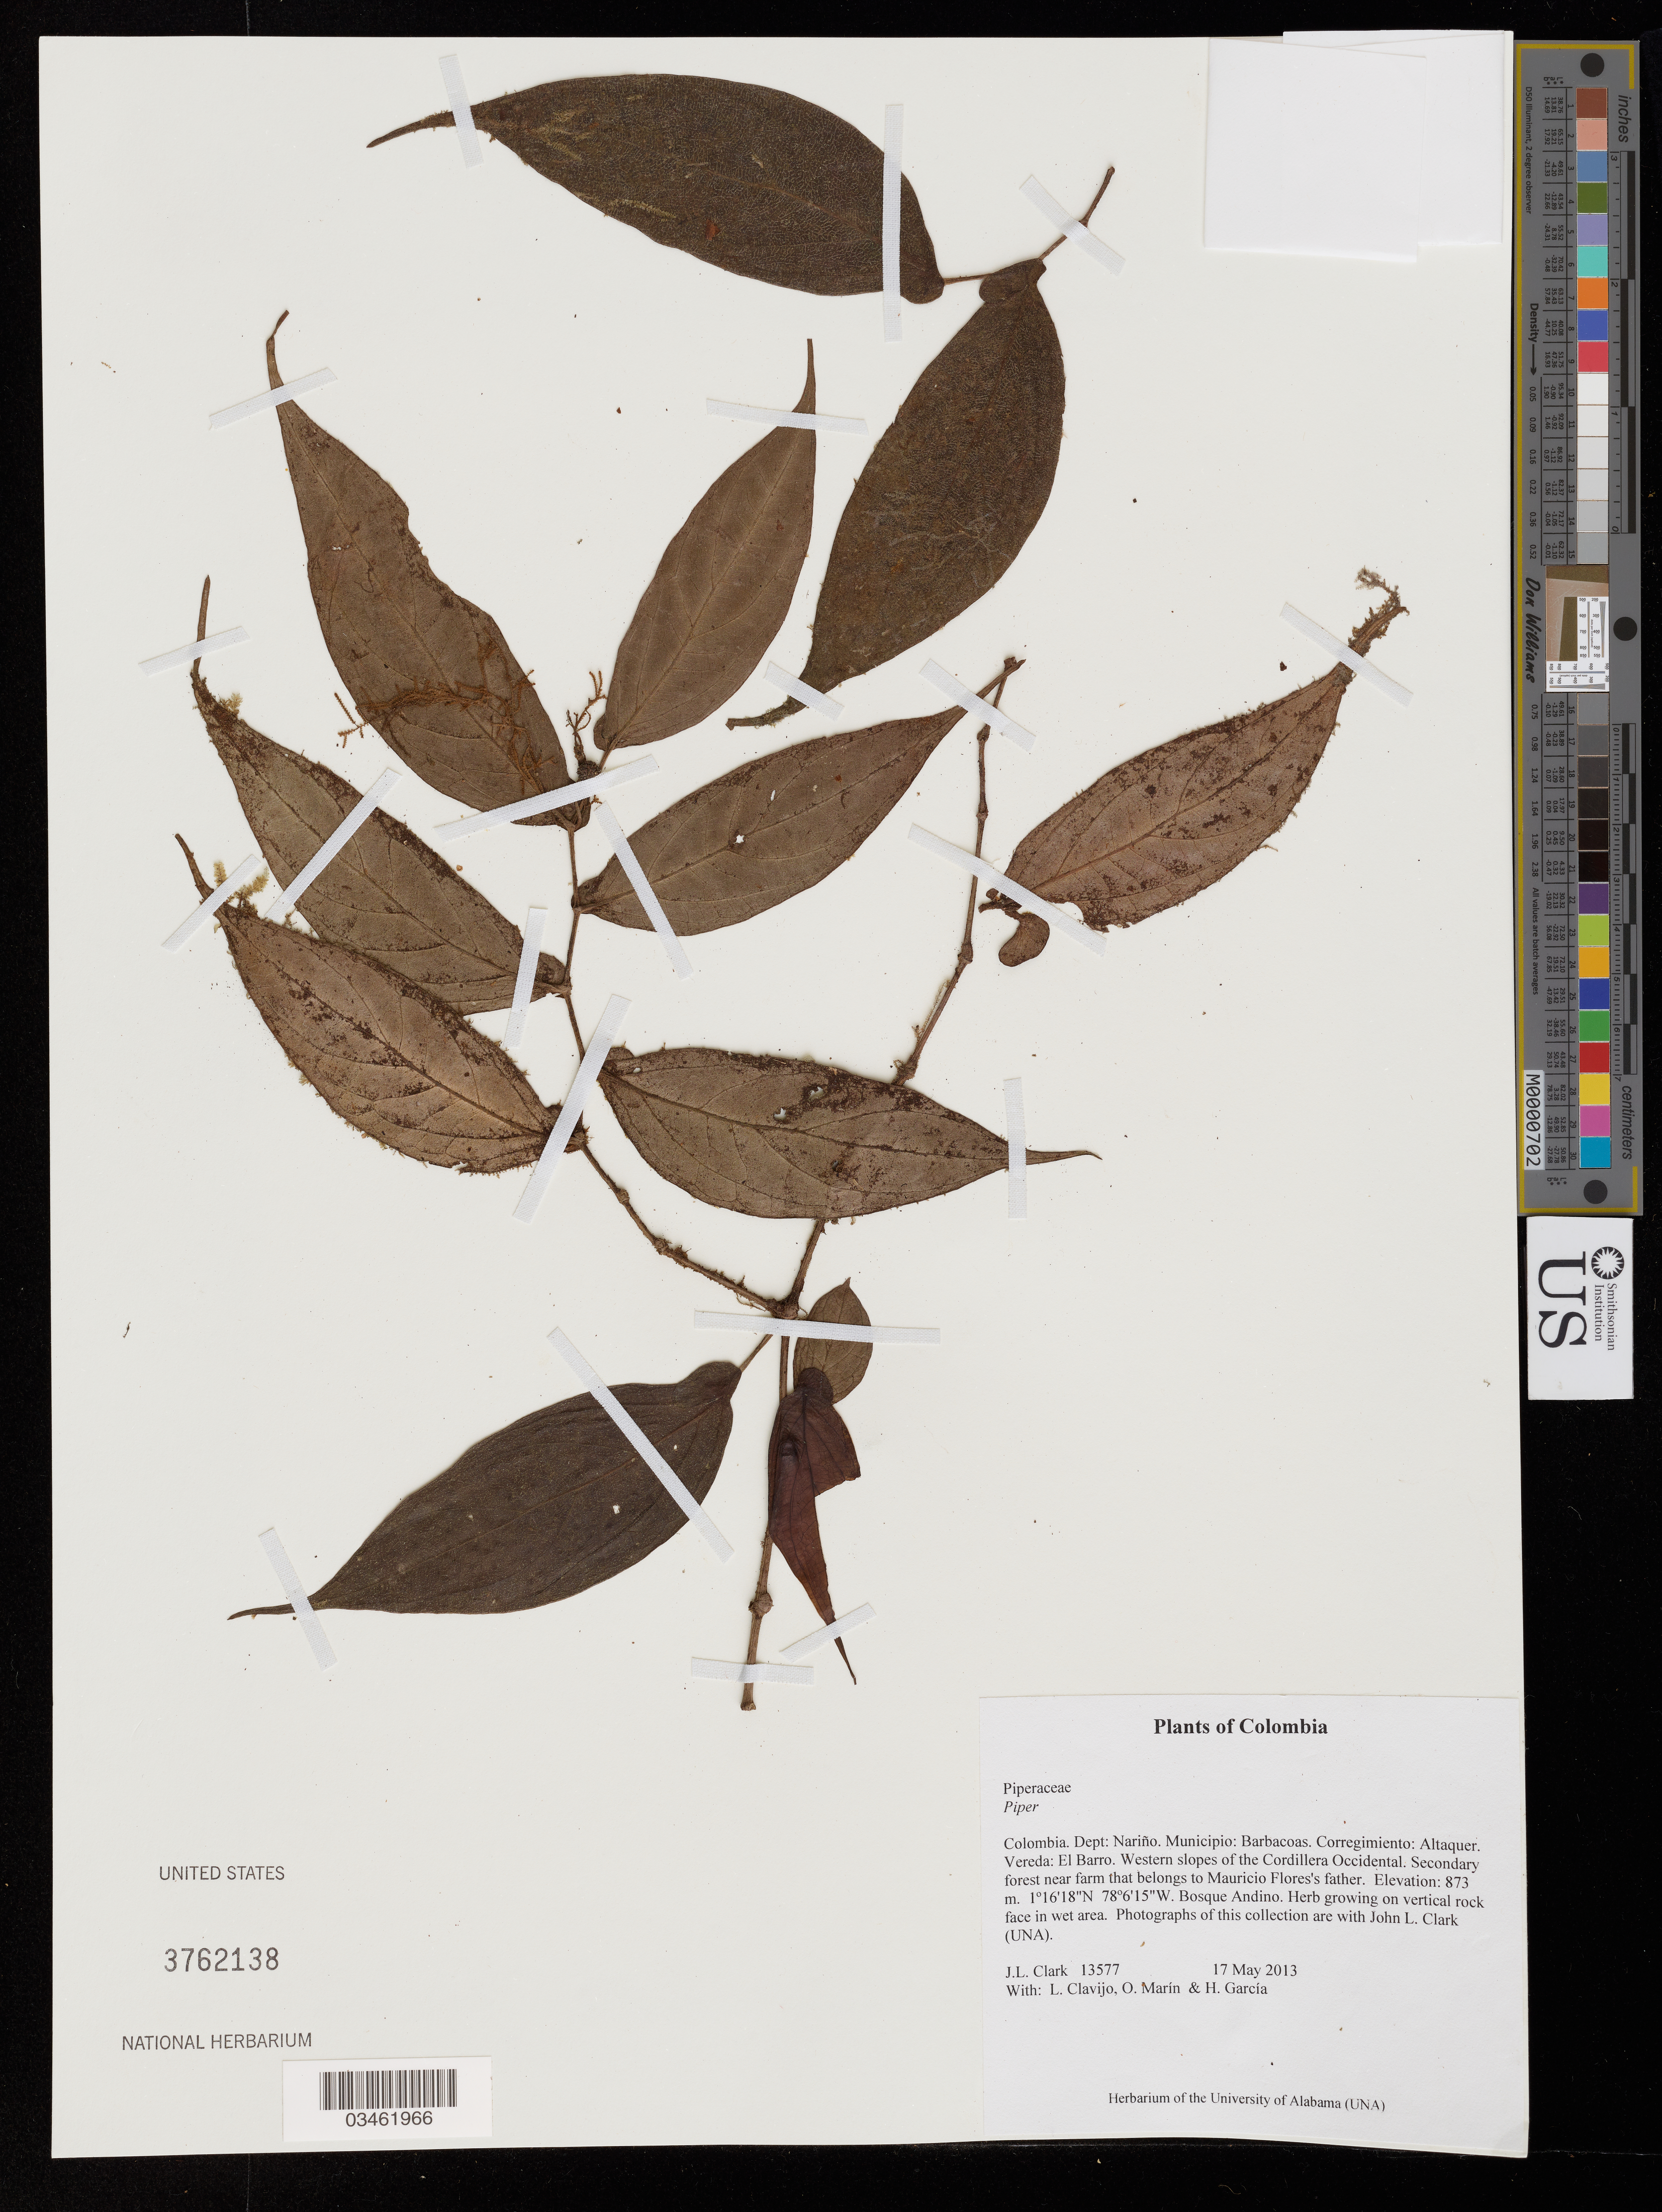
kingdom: Plantae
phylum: Tracheophyta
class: Magnoliopsida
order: Piperales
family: Piperaceae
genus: Piper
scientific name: Piper sp.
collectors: J. L. Clark, L. Clavijo, O. Marín & H. Garcia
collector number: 13577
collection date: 2013-05-17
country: Colombia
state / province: Nariño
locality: Dept: Nariño. Municipio: Barbacoas. Corregimiento: Altaquer. Vereda: El Barro. Western slopes of the Cordillera Occidental. Secondary forest near farm that belongs to Mauricio Flores's father.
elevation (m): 873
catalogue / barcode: US 3762138